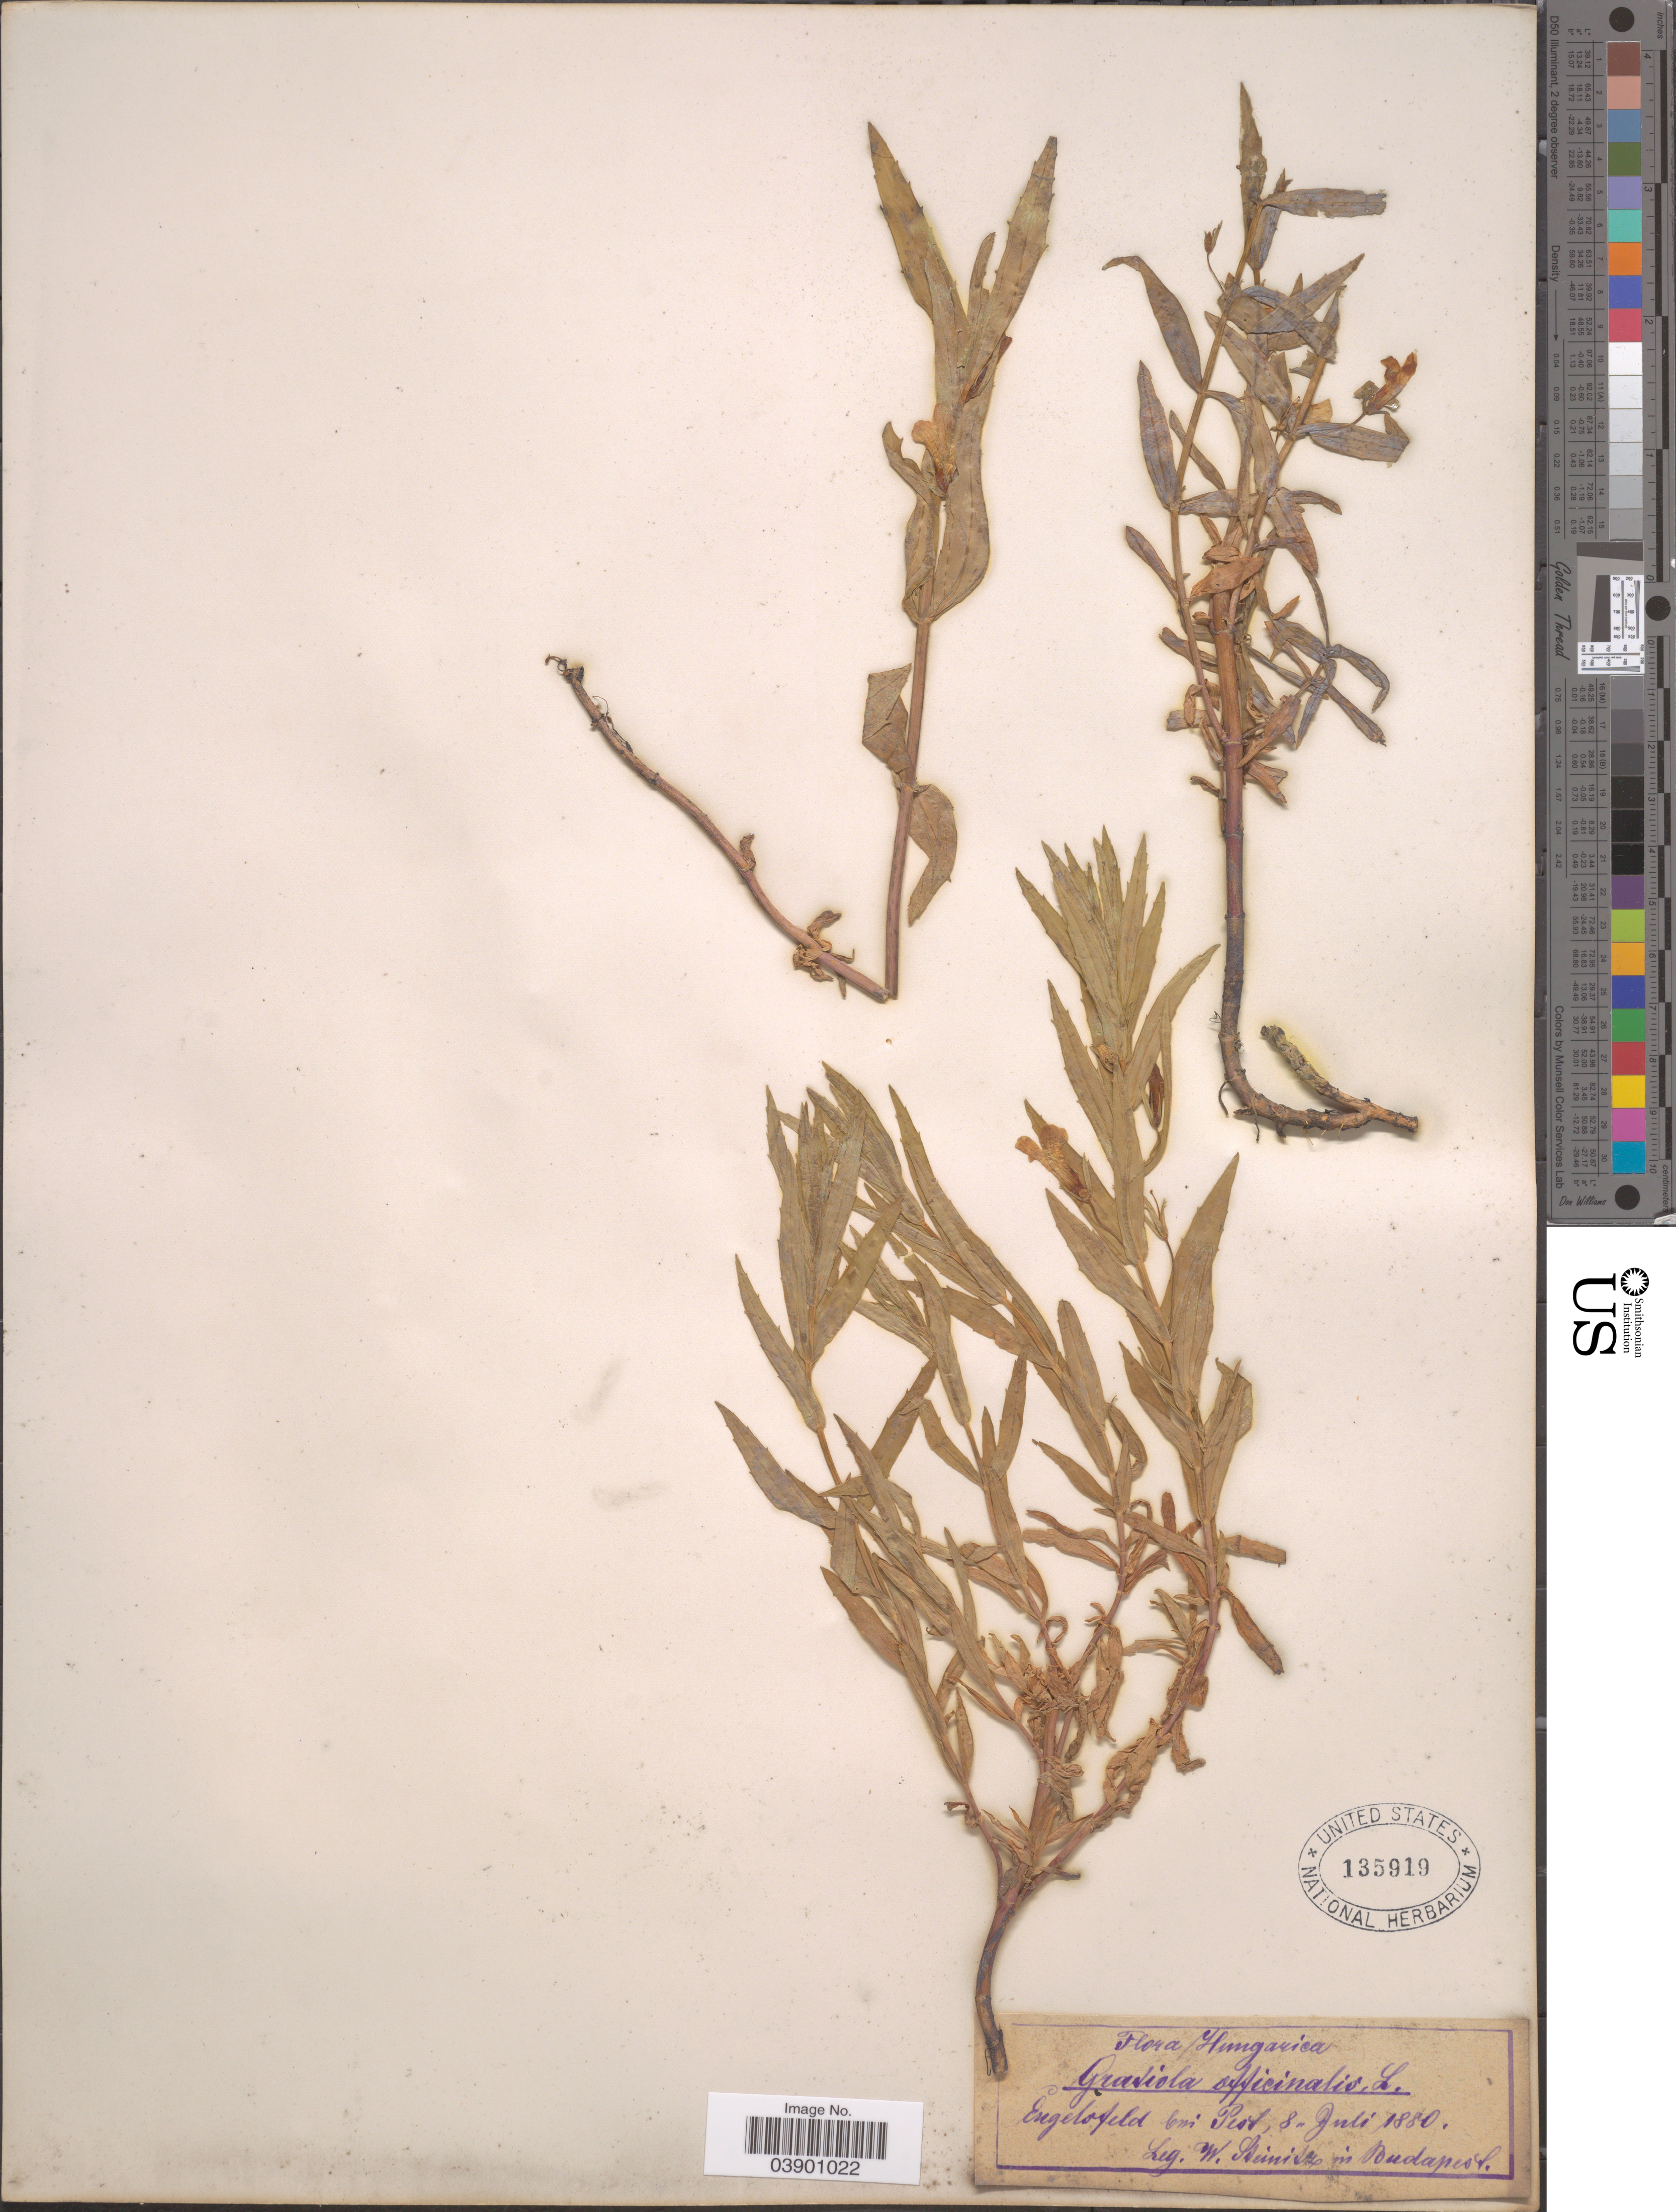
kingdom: Plantae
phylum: Tracheophyta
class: Magnoliopsida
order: Lamiales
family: Plantaginaceae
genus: Gratiola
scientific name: Gratiola officinalis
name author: L.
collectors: W. Steinitz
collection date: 1880-07-08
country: Hungary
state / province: Budapest, Capital District of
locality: Engelsfeld oni Pest. [interpreted]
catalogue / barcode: US 135919